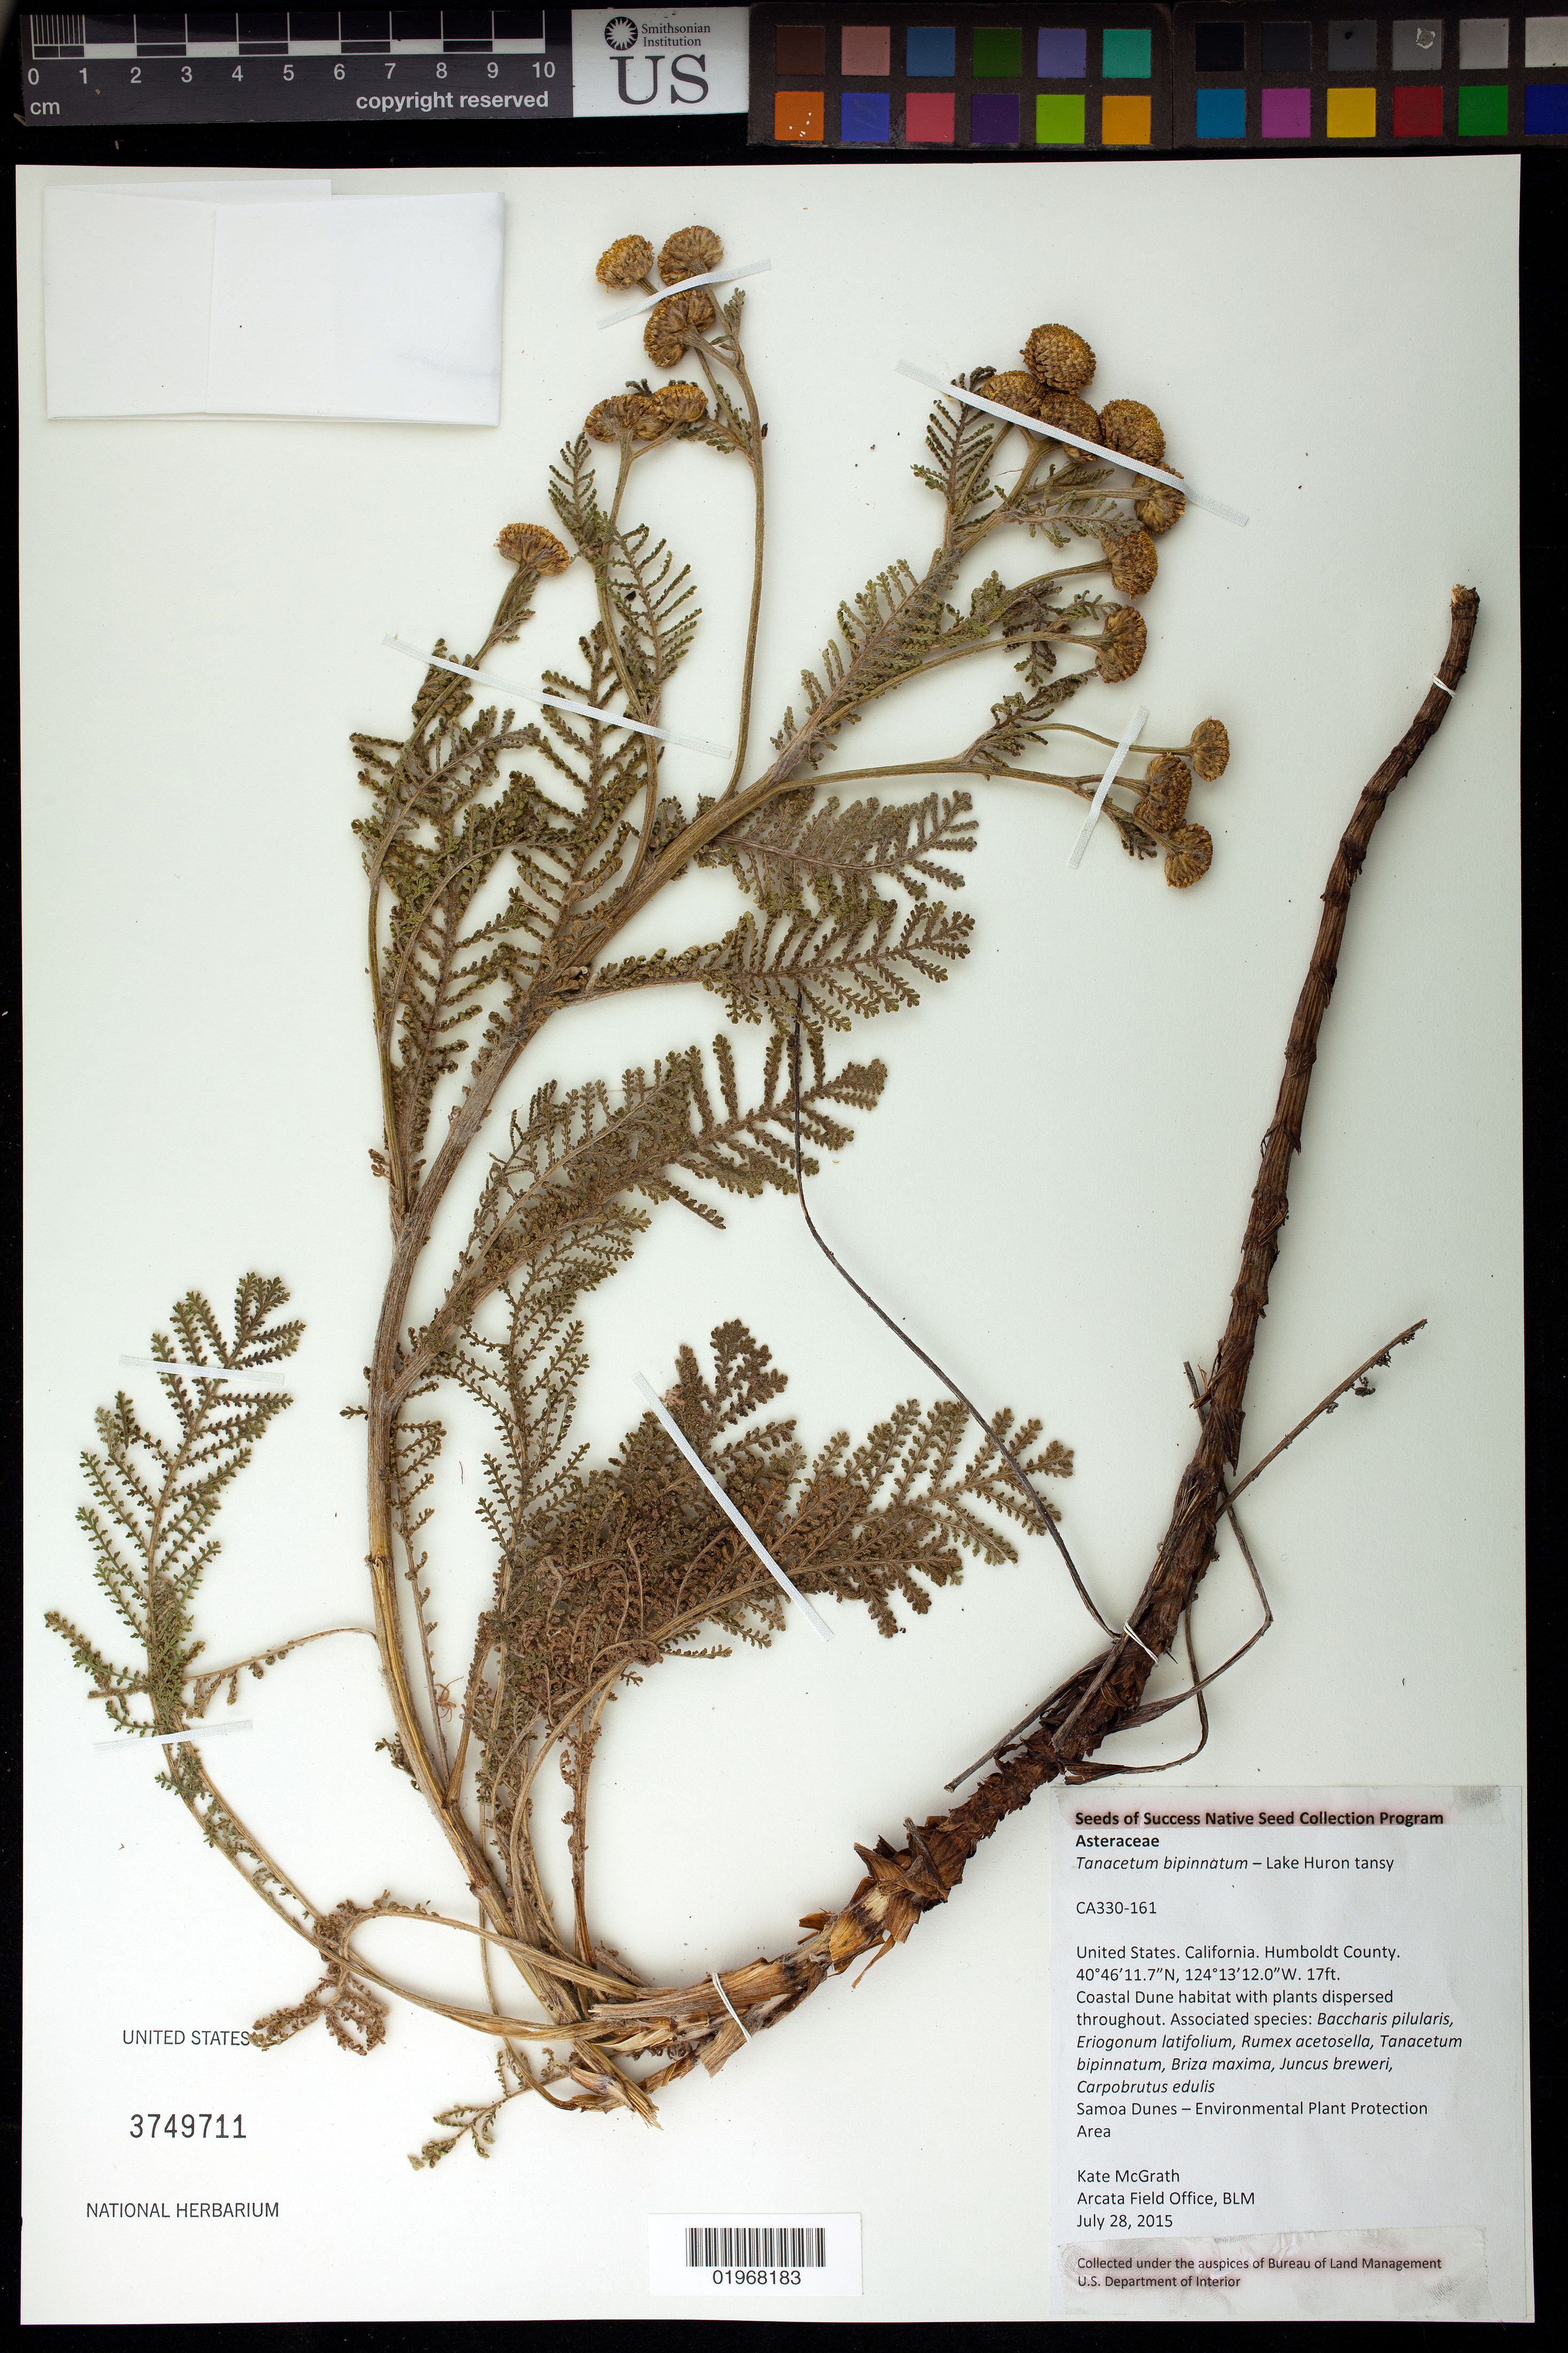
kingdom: Plantae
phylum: Tracheophyta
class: Magnoliopsida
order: Asterales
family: Asteraceae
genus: Tanacetum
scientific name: Tanacetum bipinnatum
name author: (L.) Sch. Bip.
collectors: K. McGrath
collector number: CA330-161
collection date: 2015-07-28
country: United States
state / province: California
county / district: Humbolt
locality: Samoa Dunes Recreation Area, Samoa Environmental Plant Protection Area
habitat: Sand dunes undergoing stabilization w some invasive species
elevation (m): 5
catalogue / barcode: US 3749711